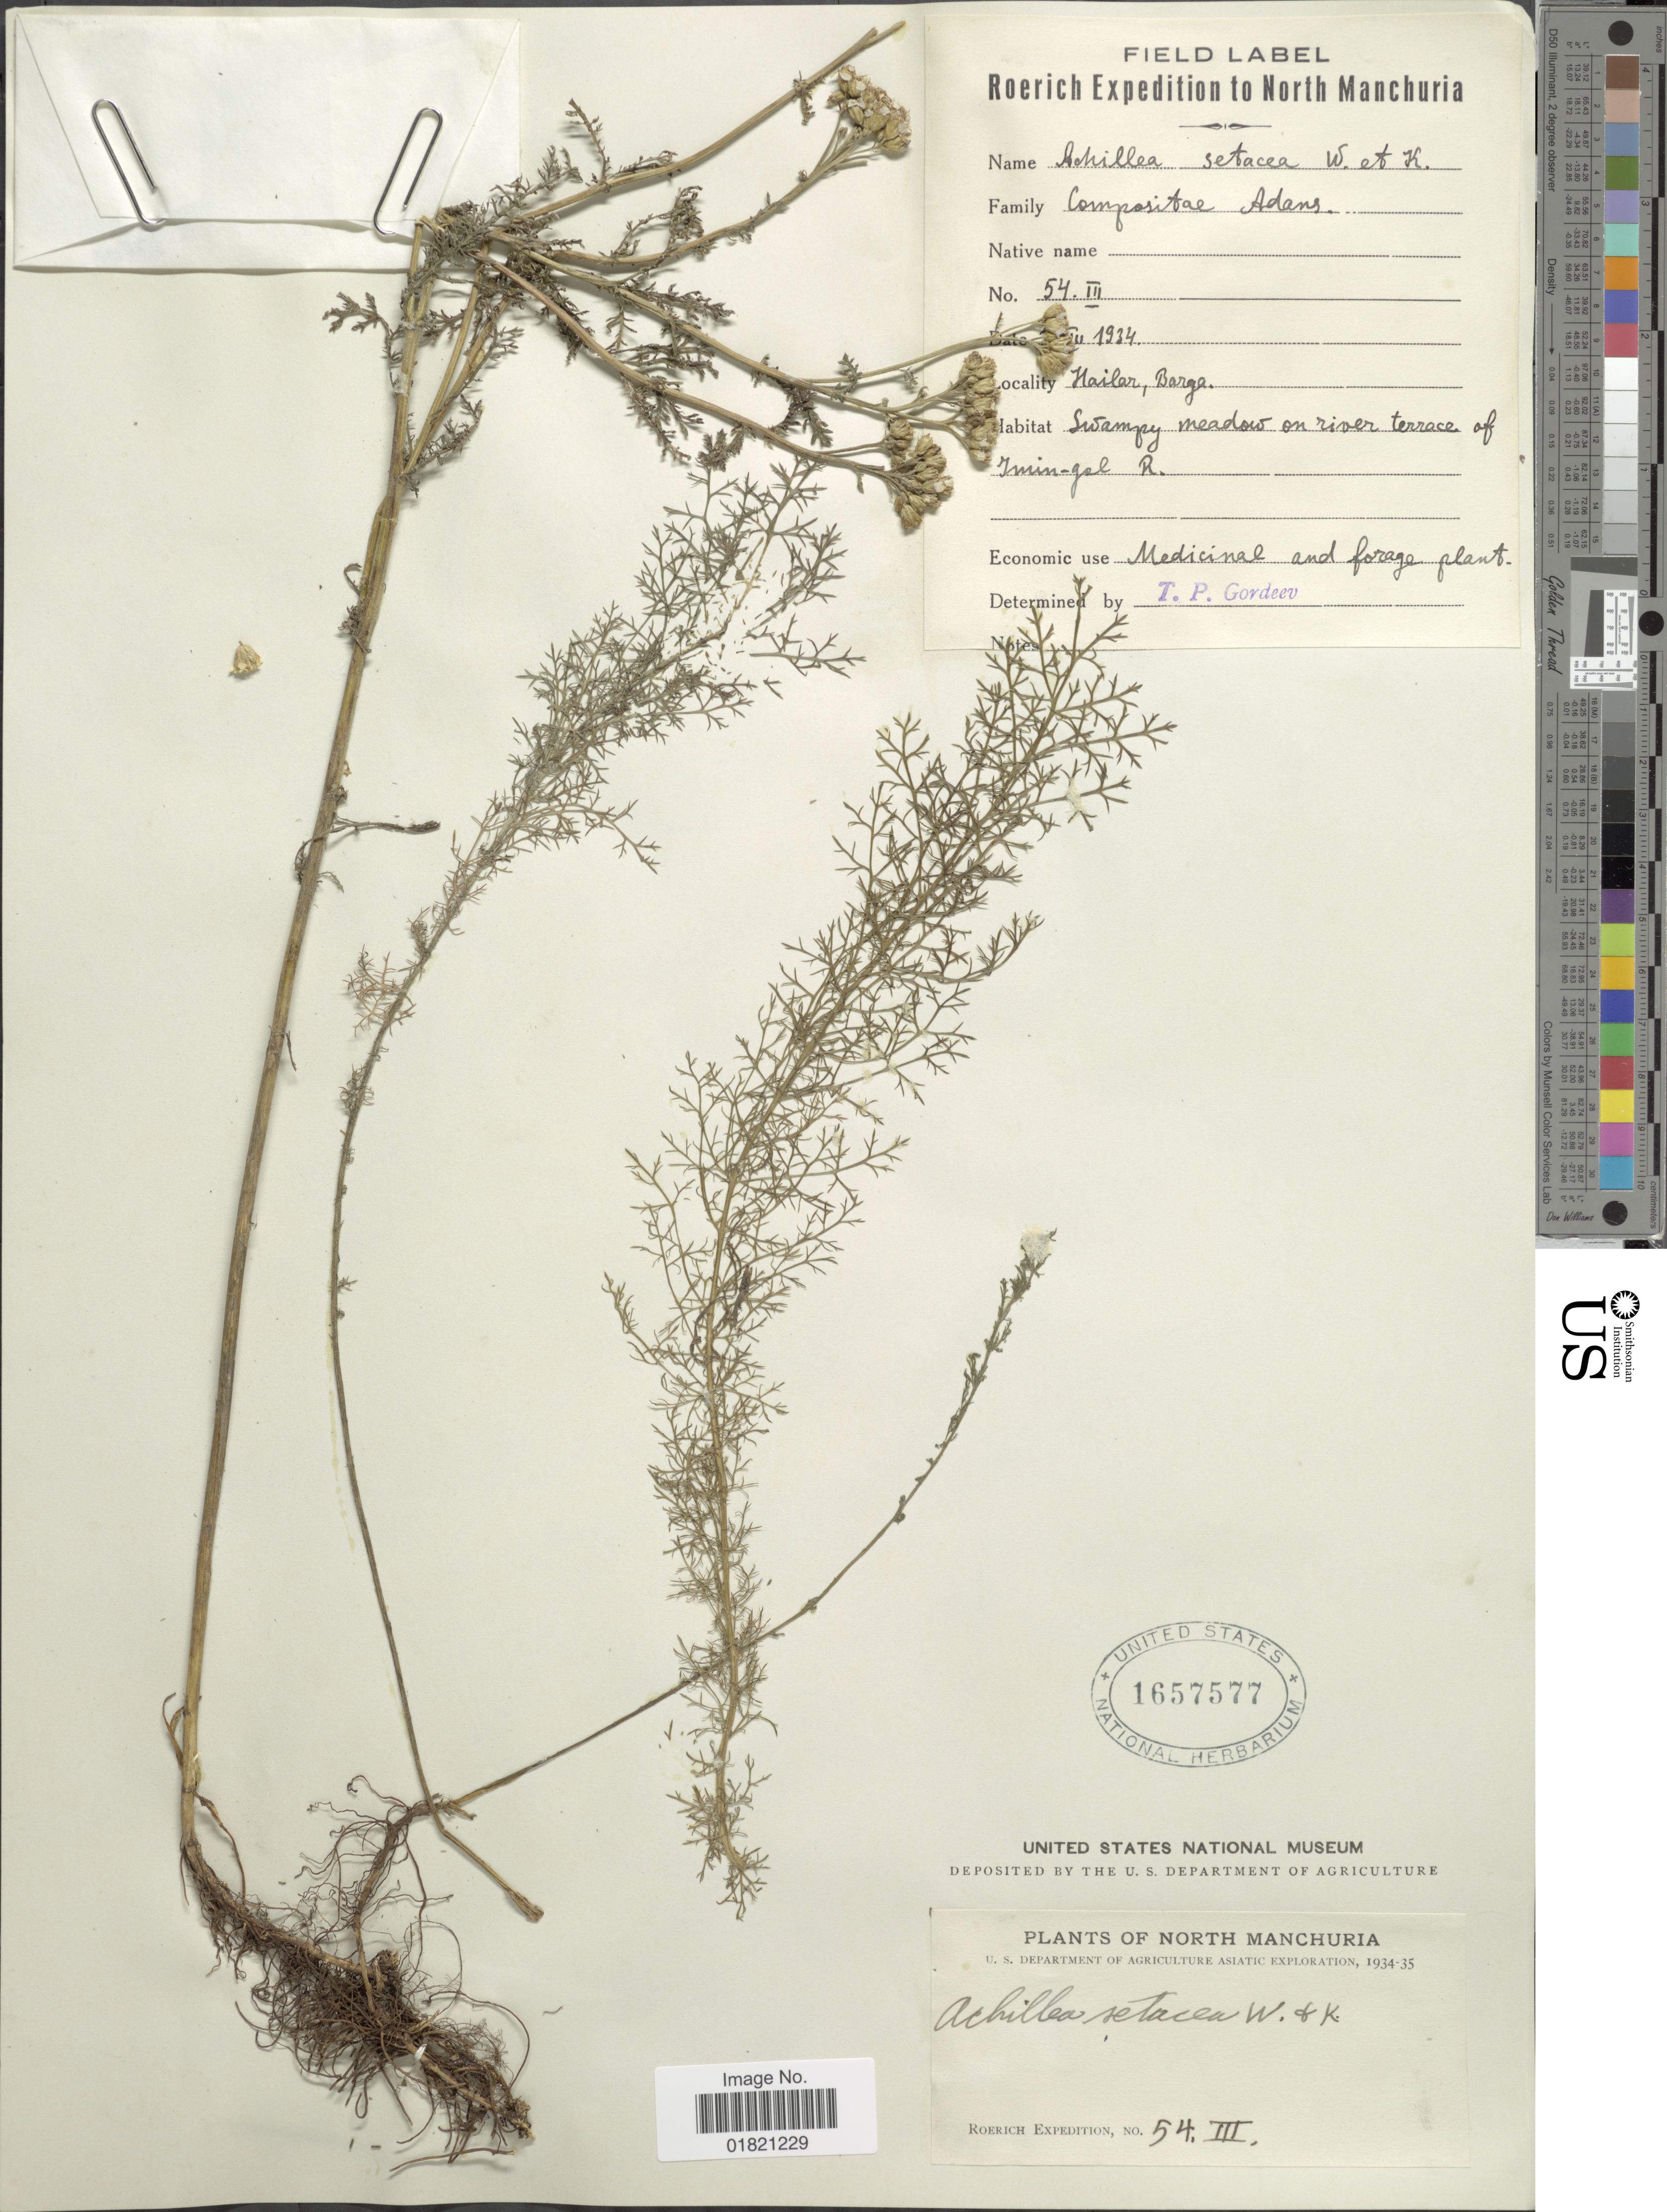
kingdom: Plantae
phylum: Tracheophyta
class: Magnoliopsida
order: Asterales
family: Asteraceae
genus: Achillea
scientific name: Achillea setacea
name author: Waldst. & Kit.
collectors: Roerich Expedition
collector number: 54III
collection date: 1934-03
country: China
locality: North Manchurria. Hailar, Barga. River terrace of Turin-gal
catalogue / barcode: US 1657577